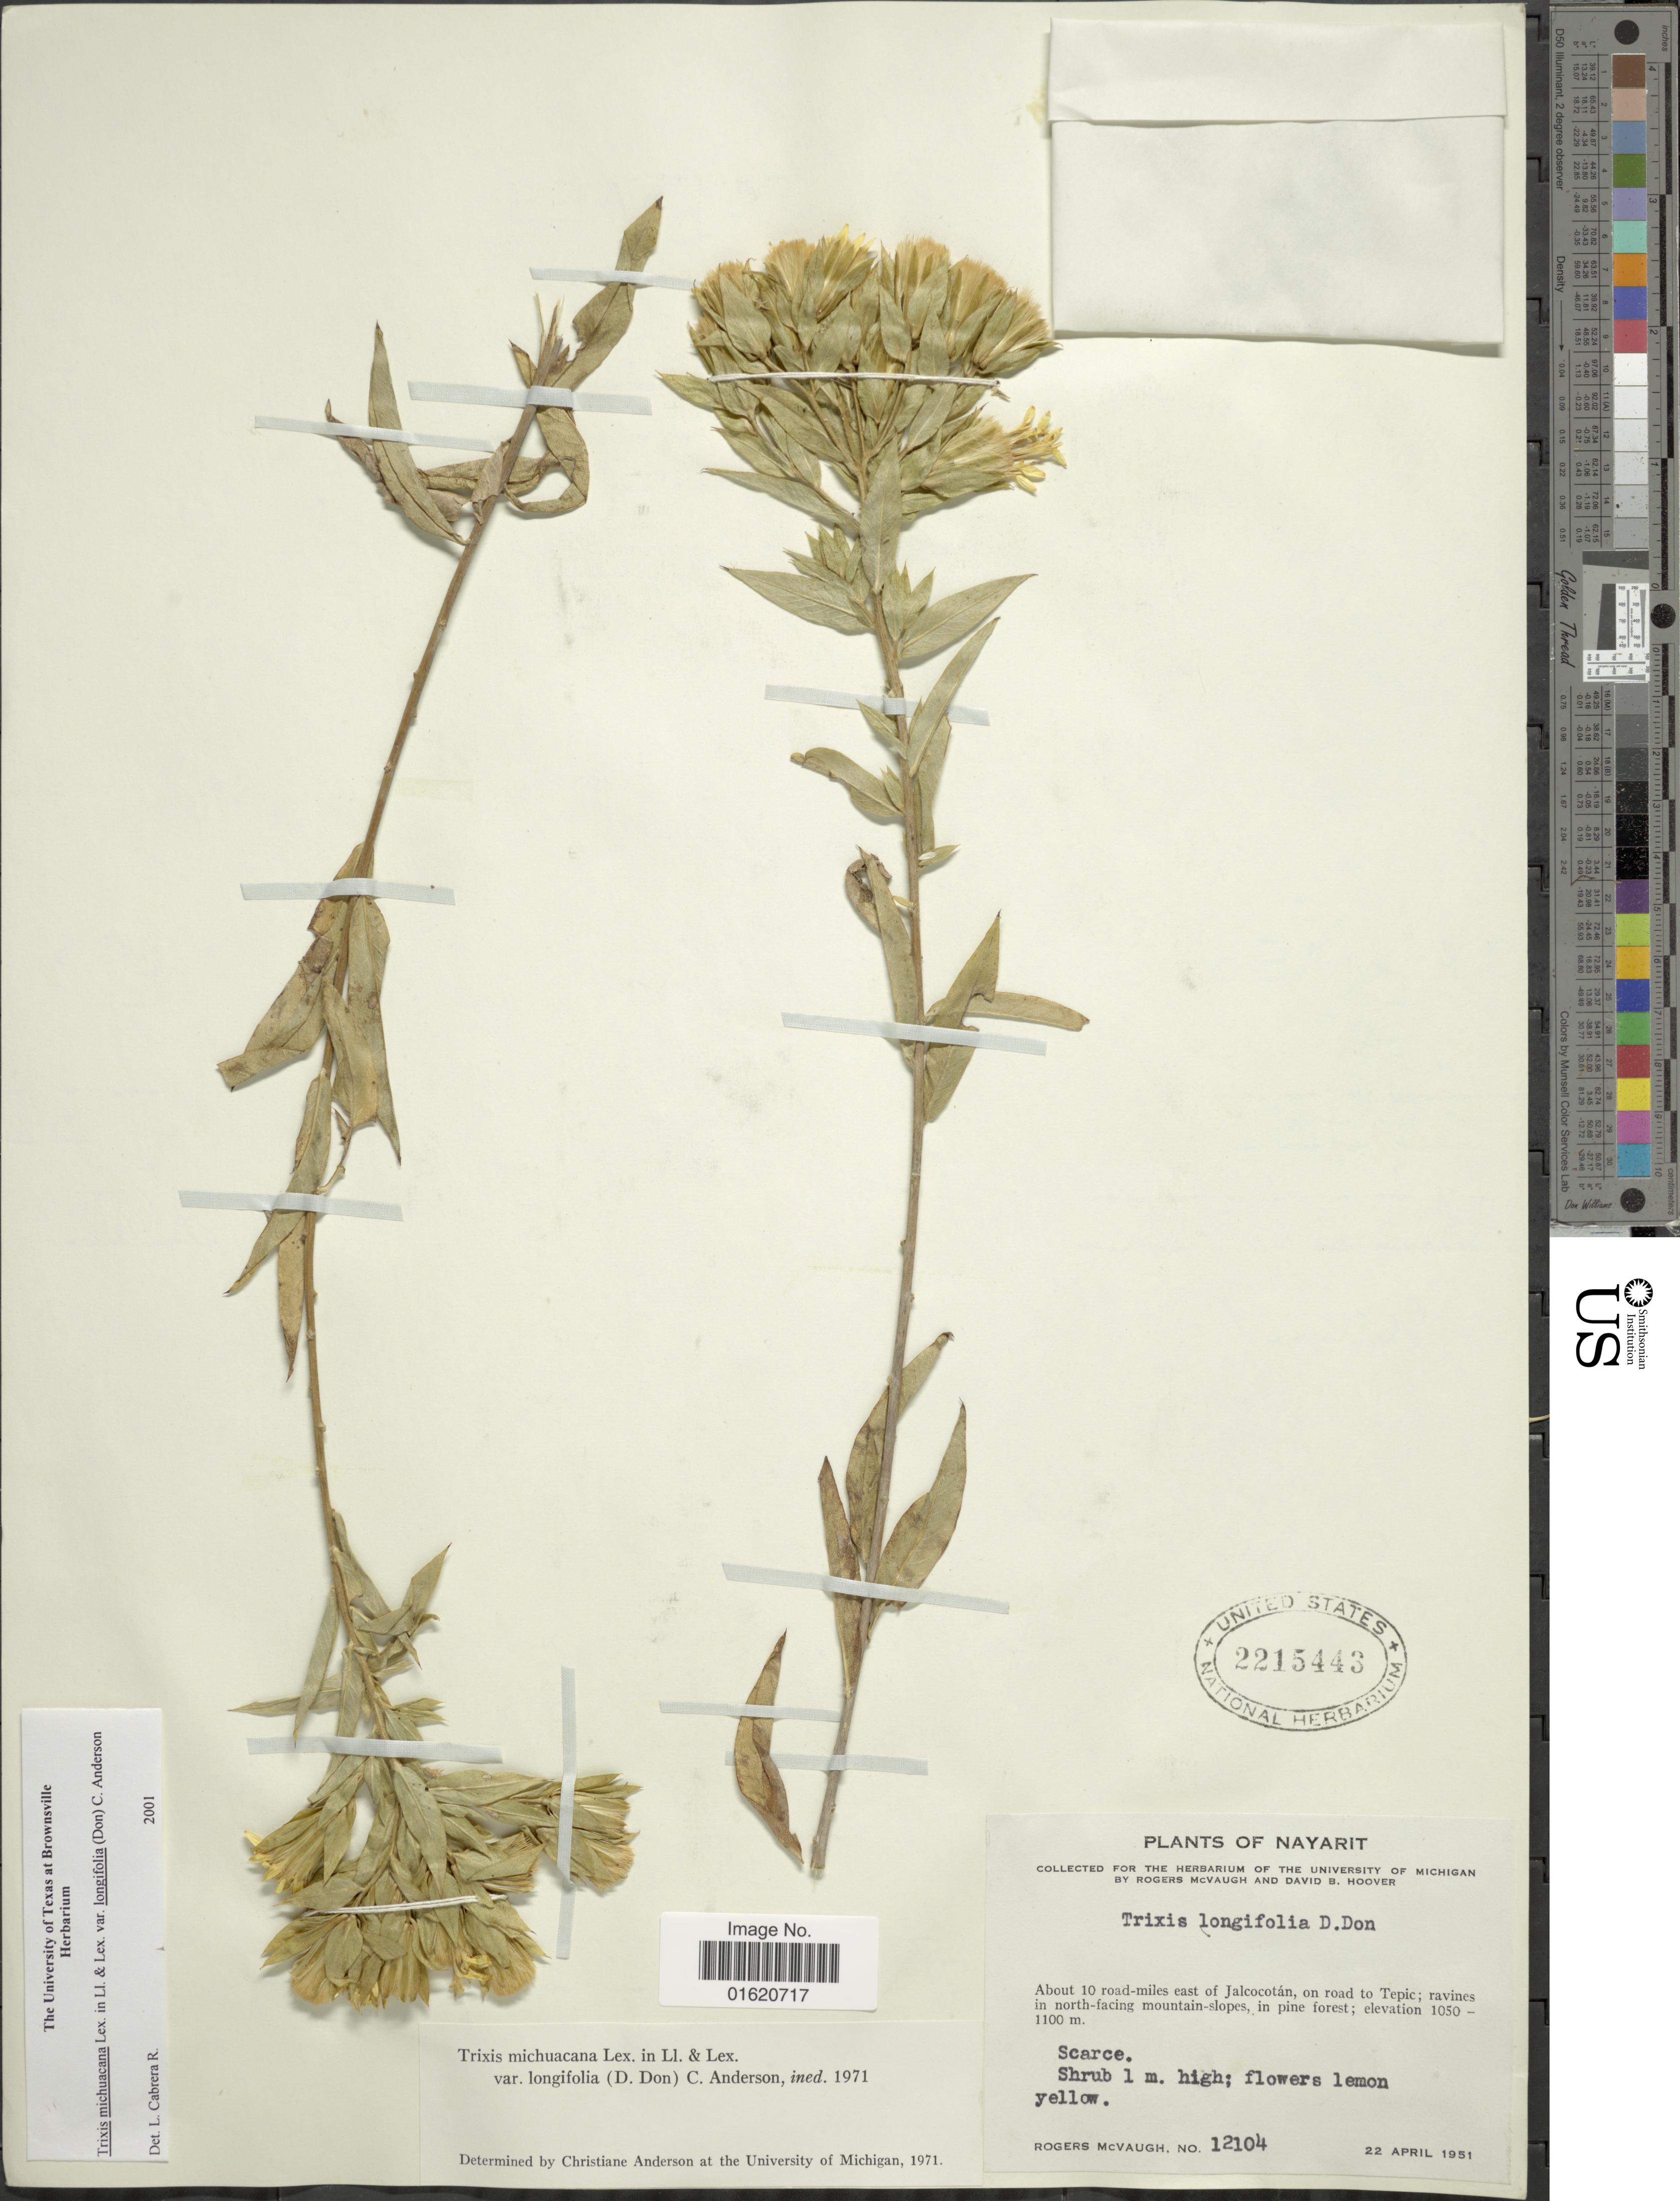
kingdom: Plantae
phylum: Tracheophyta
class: Magnoliopsida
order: Asterales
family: Asteraceae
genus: Trixis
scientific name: Trixis michuacana var. longifolia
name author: (D. Don) C.E. Anderson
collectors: R. McVaugh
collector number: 12104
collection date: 1951-06-22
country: Mexico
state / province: Nayarit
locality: About 10 road-miles east of Jalcocotán, on road to Tepic; ravines in north-facing mountain-slopes, in pine forest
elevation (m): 1050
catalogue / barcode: US 2215443